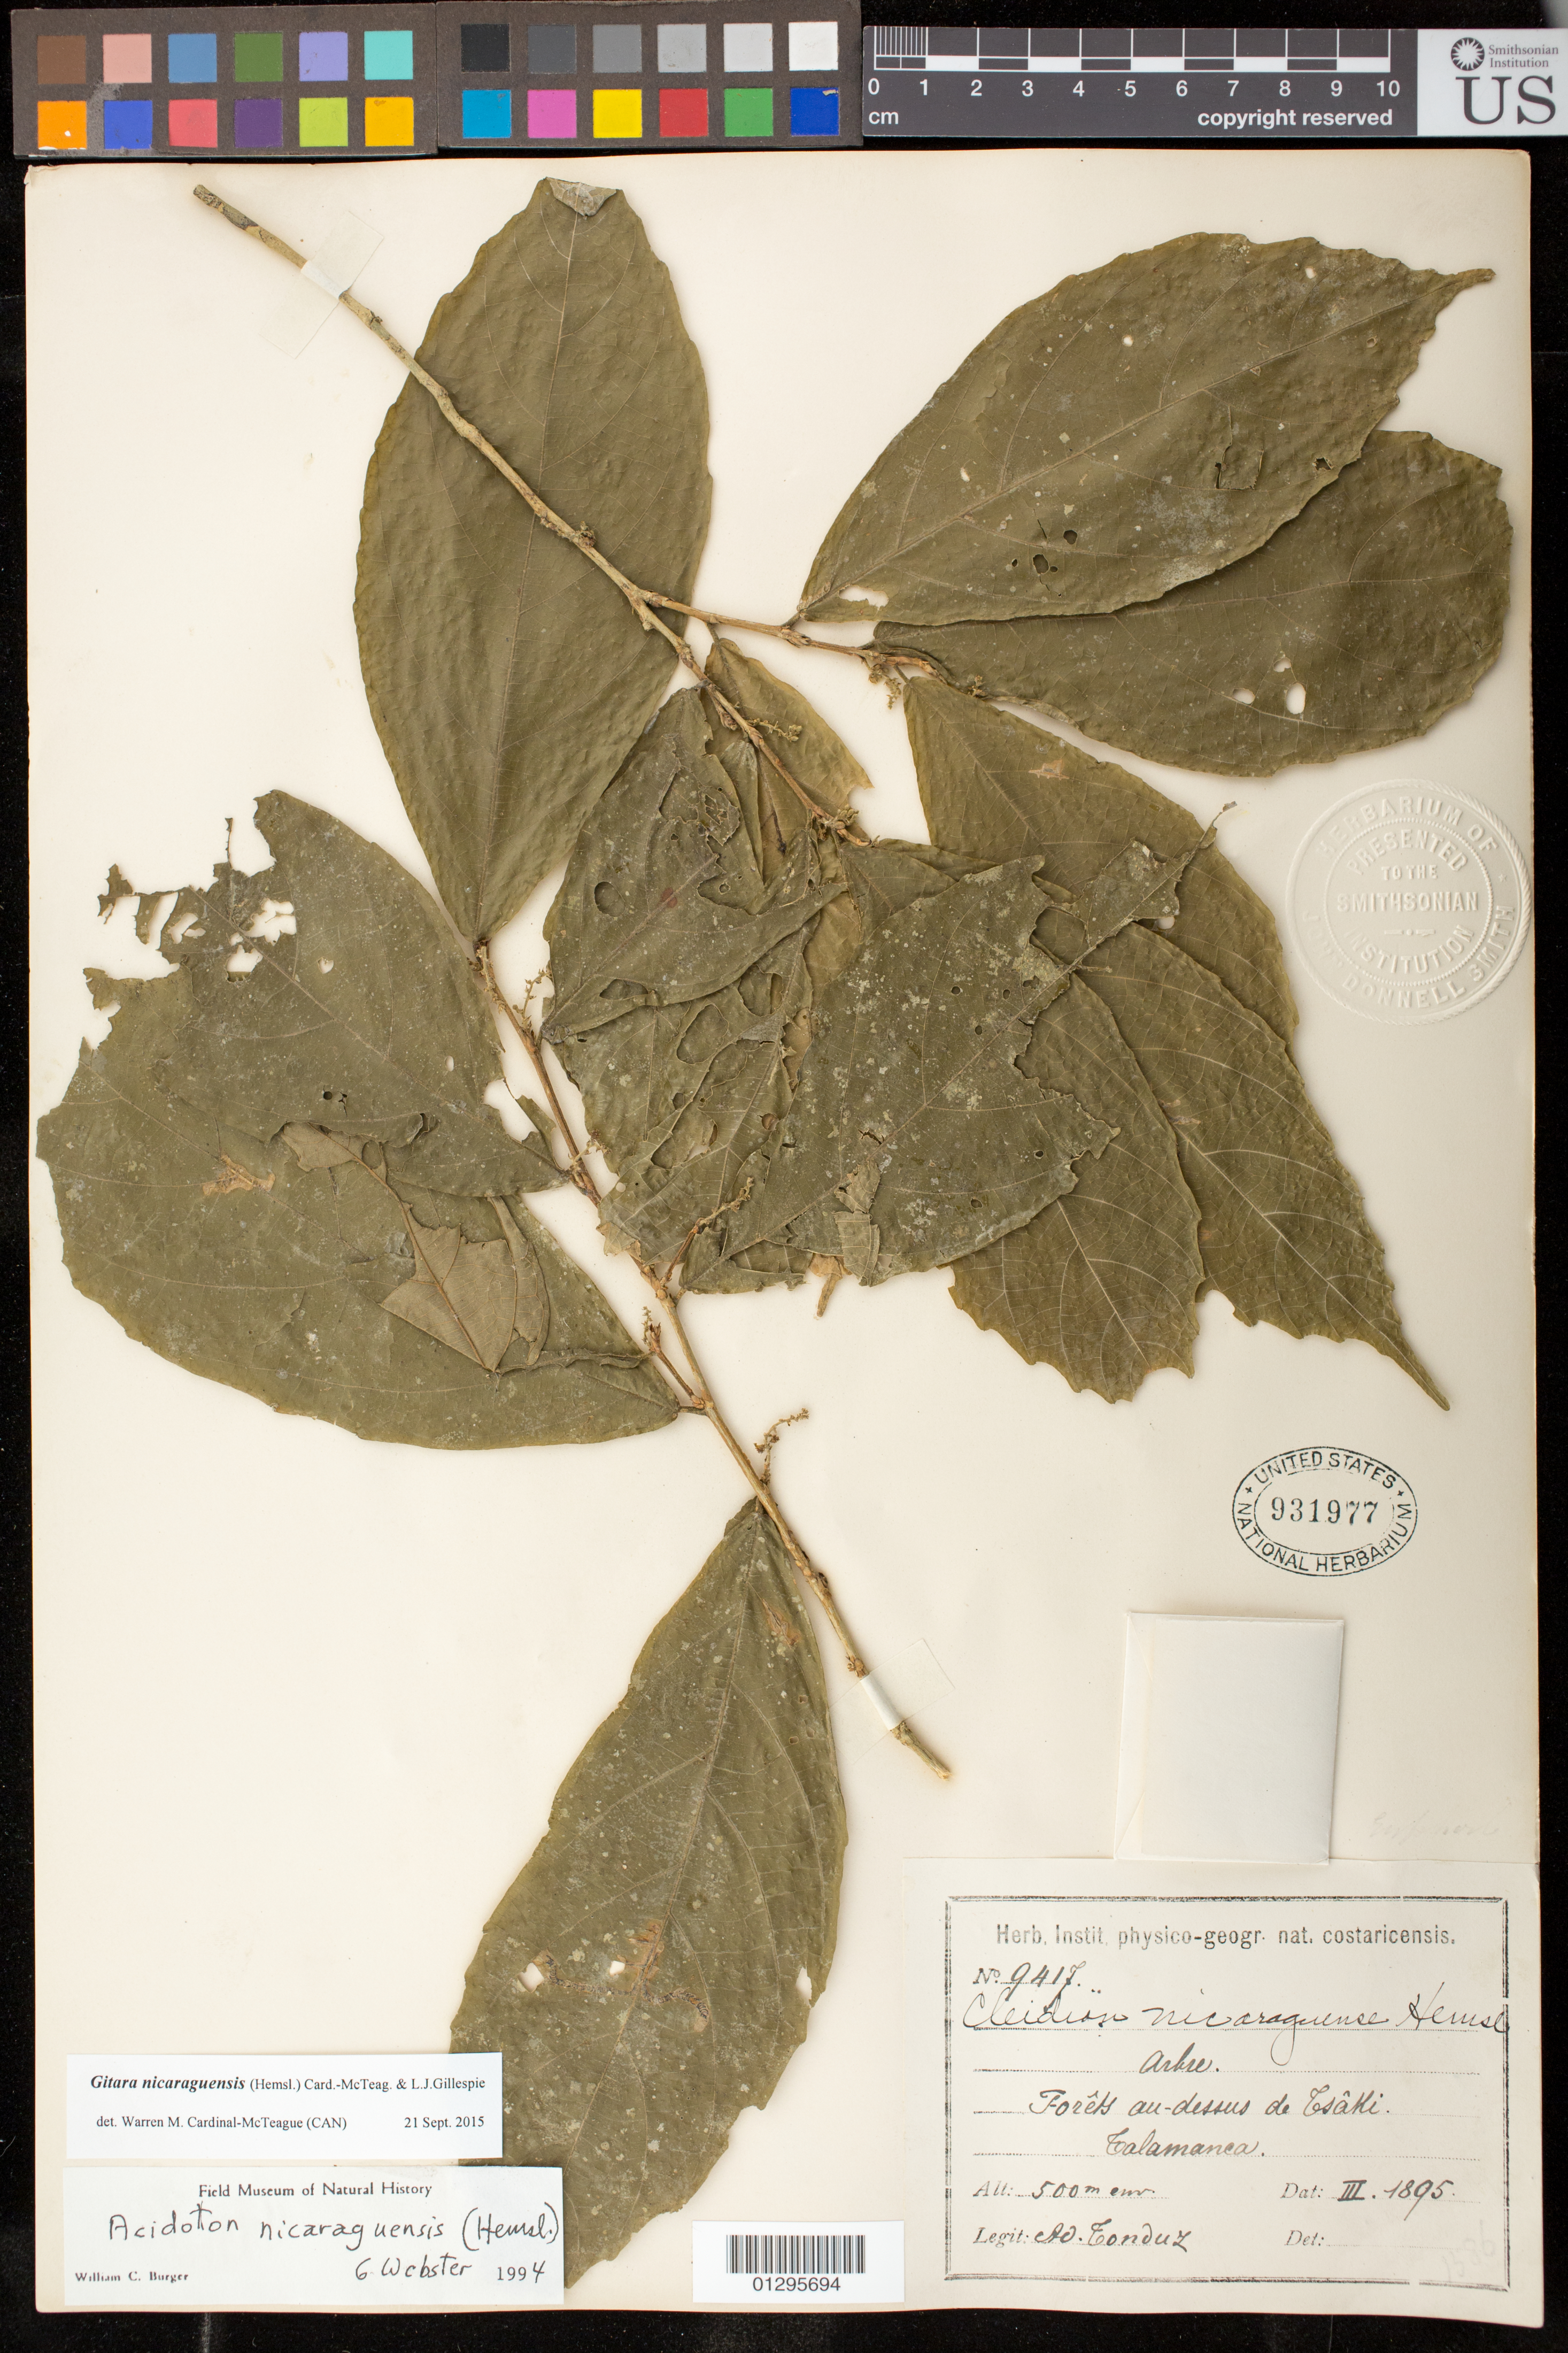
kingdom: Plantae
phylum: Tracheophyta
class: Magnoliopsida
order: Malpighiales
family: Euphorbiaceae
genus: Gitara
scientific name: Gitara nicaraguensis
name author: (Hemsl.) Card.-McTeag. & L.J. Gillespie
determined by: Cardinal-McTeague, Warren H.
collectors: A. Tonduz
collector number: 9417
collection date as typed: Mar 1895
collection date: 1895-03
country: Costa Rica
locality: Talamanca.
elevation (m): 500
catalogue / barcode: US 931977